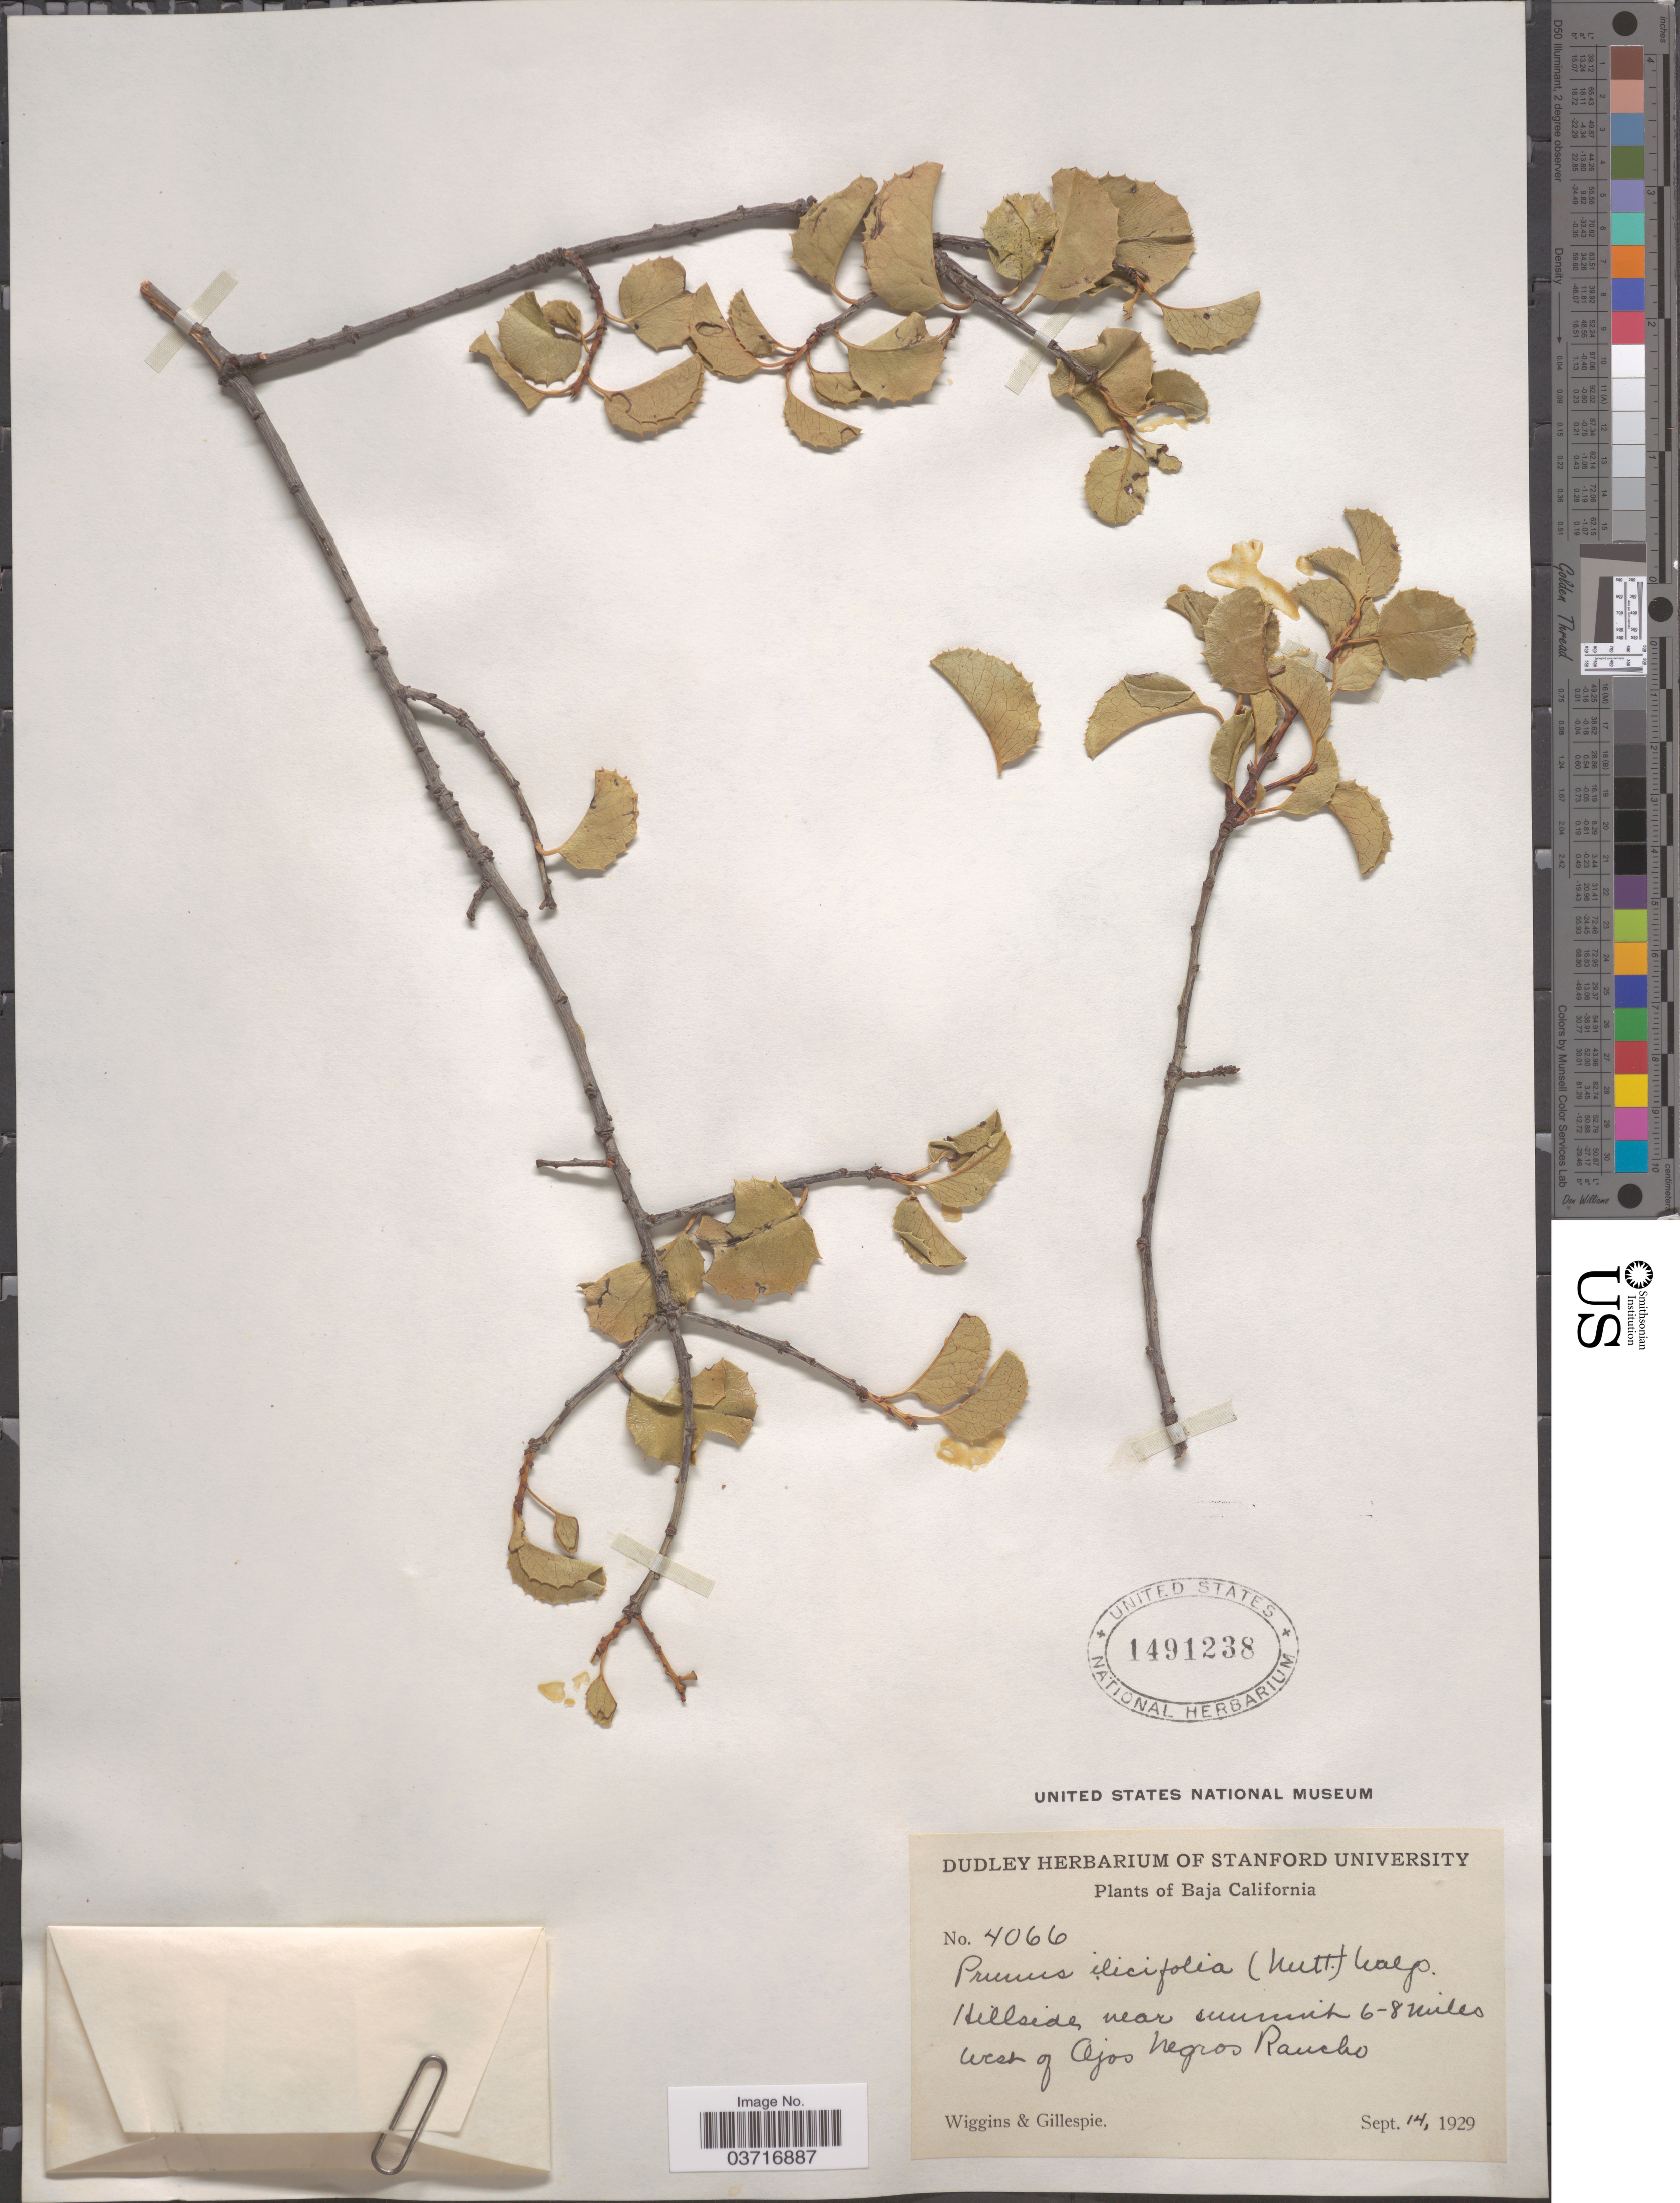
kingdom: Plantae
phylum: Tracheophyta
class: Magnoliopsida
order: Rosales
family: Rosaceae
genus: Prunus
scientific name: Prunus ilicifolia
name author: (Nutt. ex Hook. & Arn.) D. Dietr.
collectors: -- Wiggins & -- Gillespie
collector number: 4066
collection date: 1929-09-14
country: Mexico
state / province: Baja California Norte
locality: Hillside, near summit 6-8 miles west of Ojos Negros Rancho.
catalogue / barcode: US 1491238